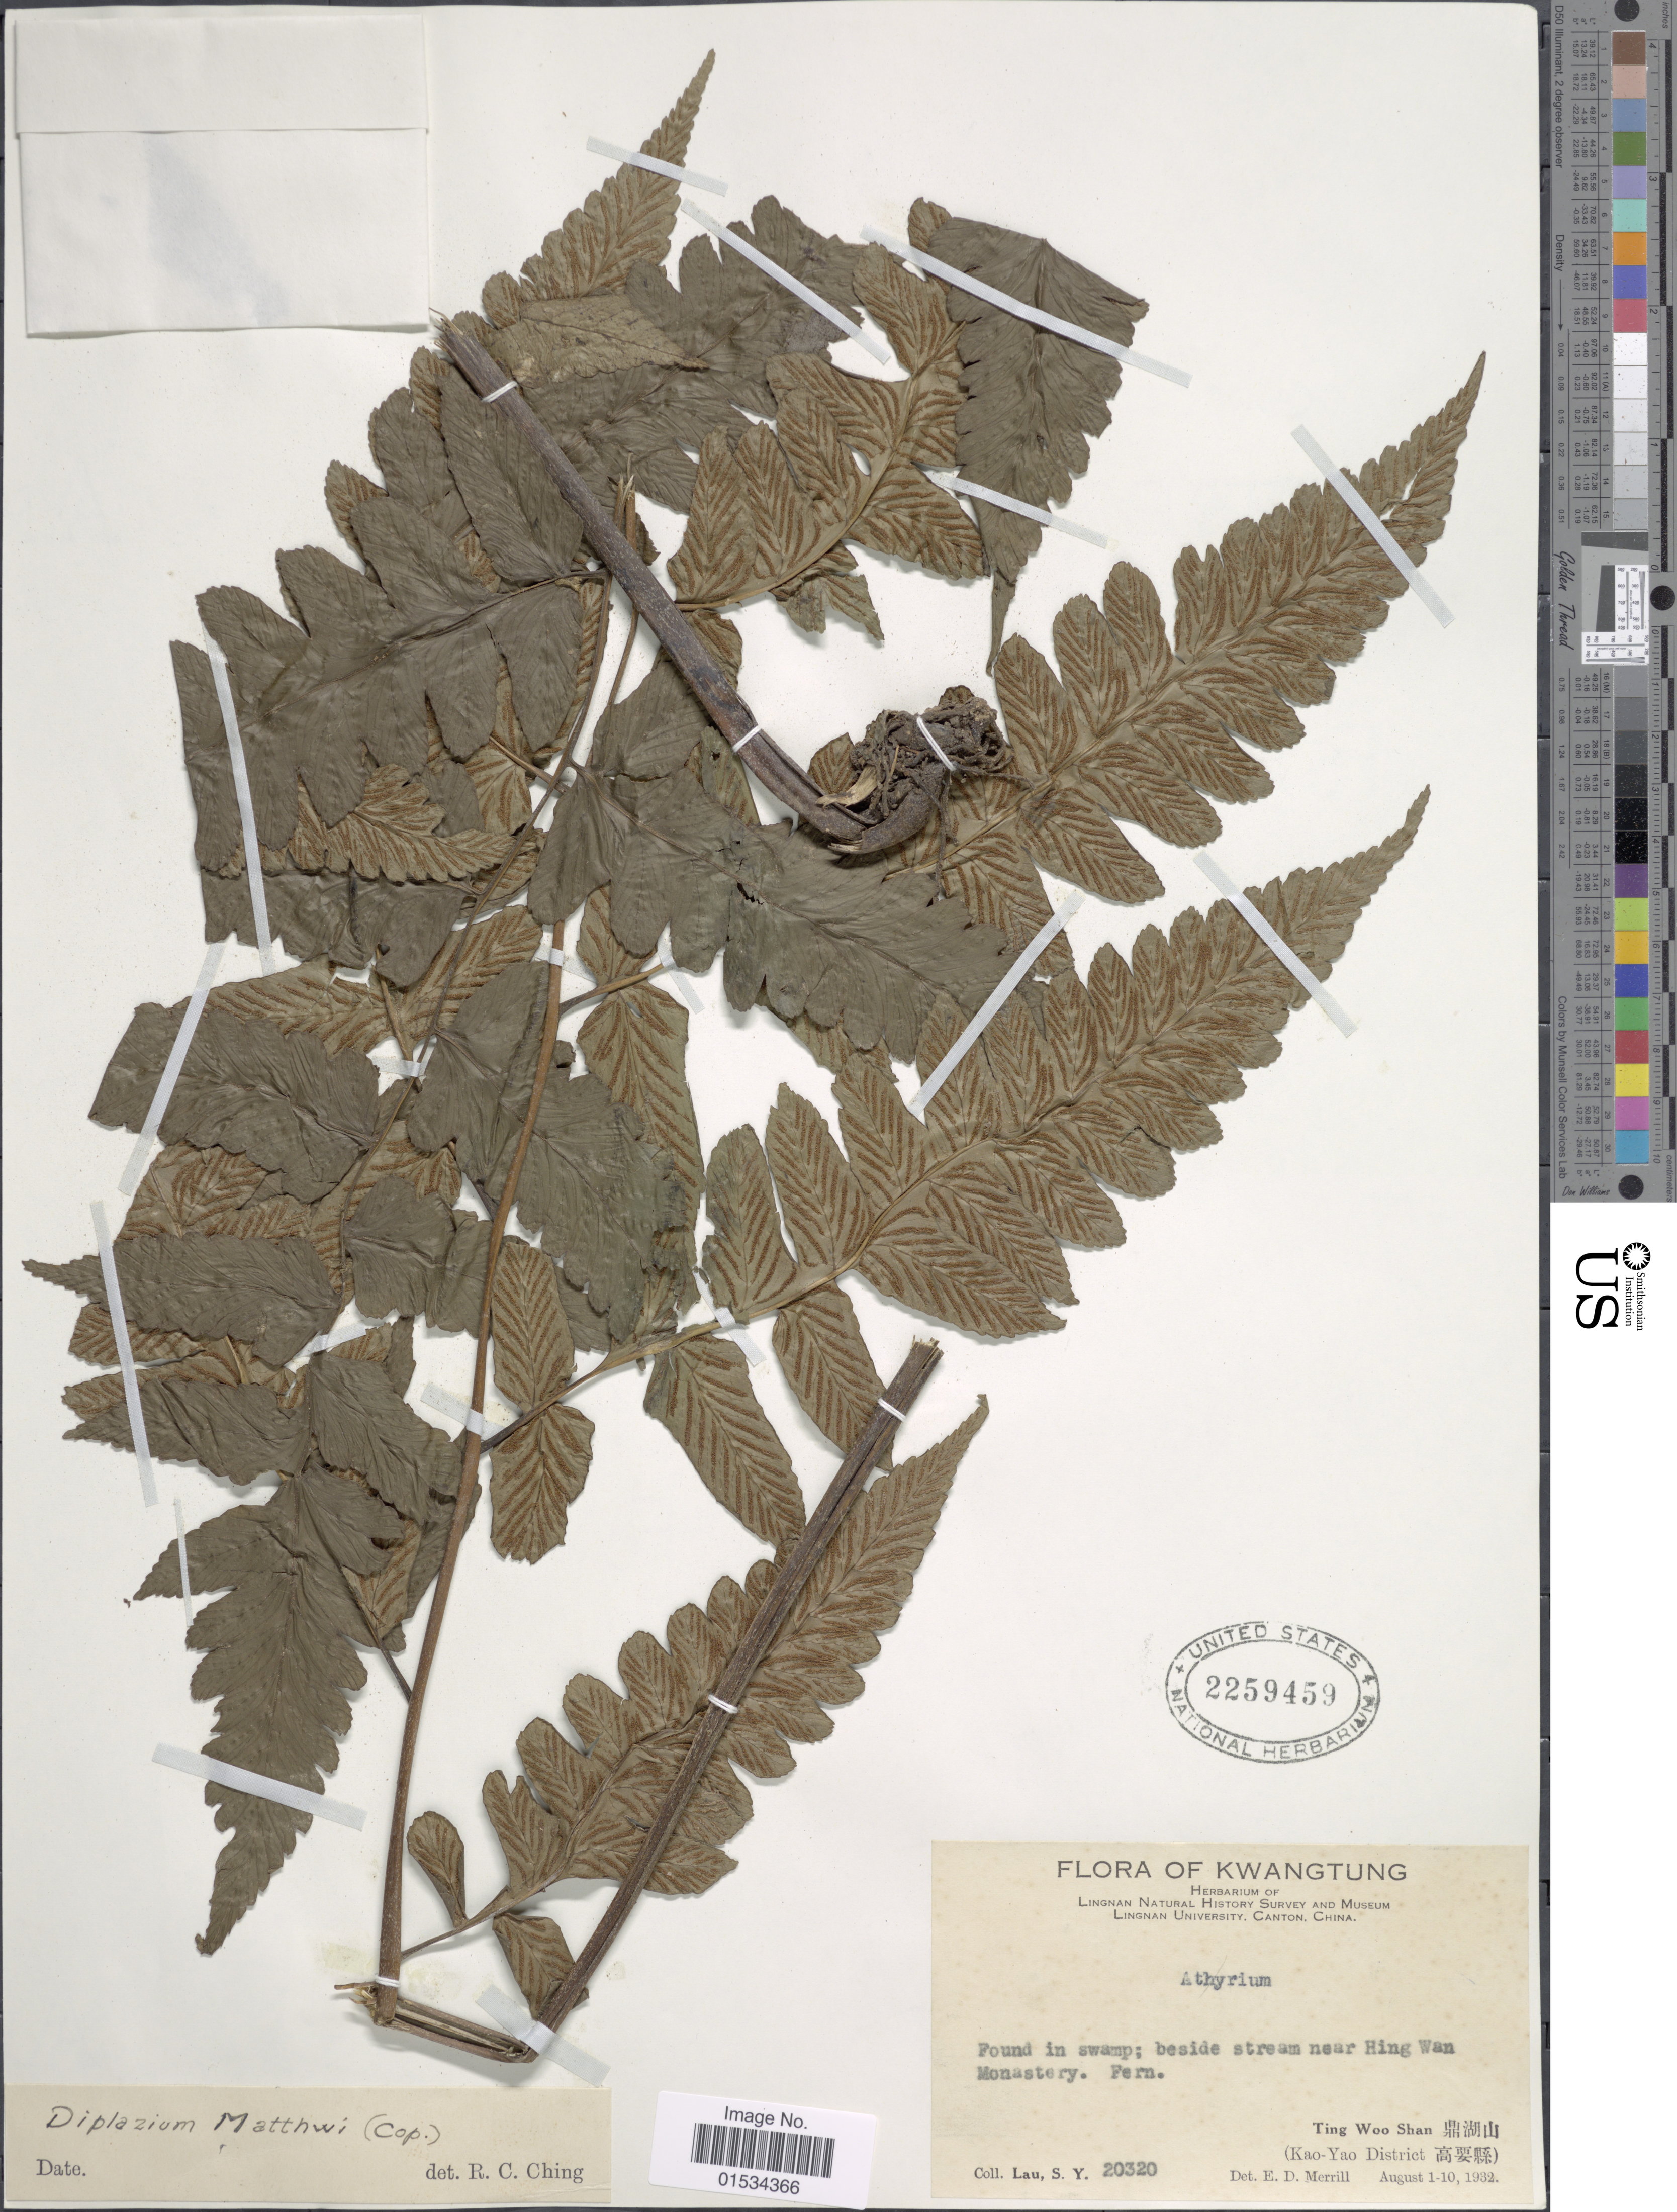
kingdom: Plantae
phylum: Tracheophyta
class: Polypodiopsida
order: Polypodiales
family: Athyriaceae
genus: Diplazium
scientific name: Diplazium stenochlamys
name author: C. Chr.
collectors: S. Y. Lau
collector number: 20320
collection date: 1932-08-01/1932-08-10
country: China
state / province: Guangdong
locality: Kwangtung, Found in swamp; beside stream near Hing Wan Monastery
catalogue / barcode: US 2259459